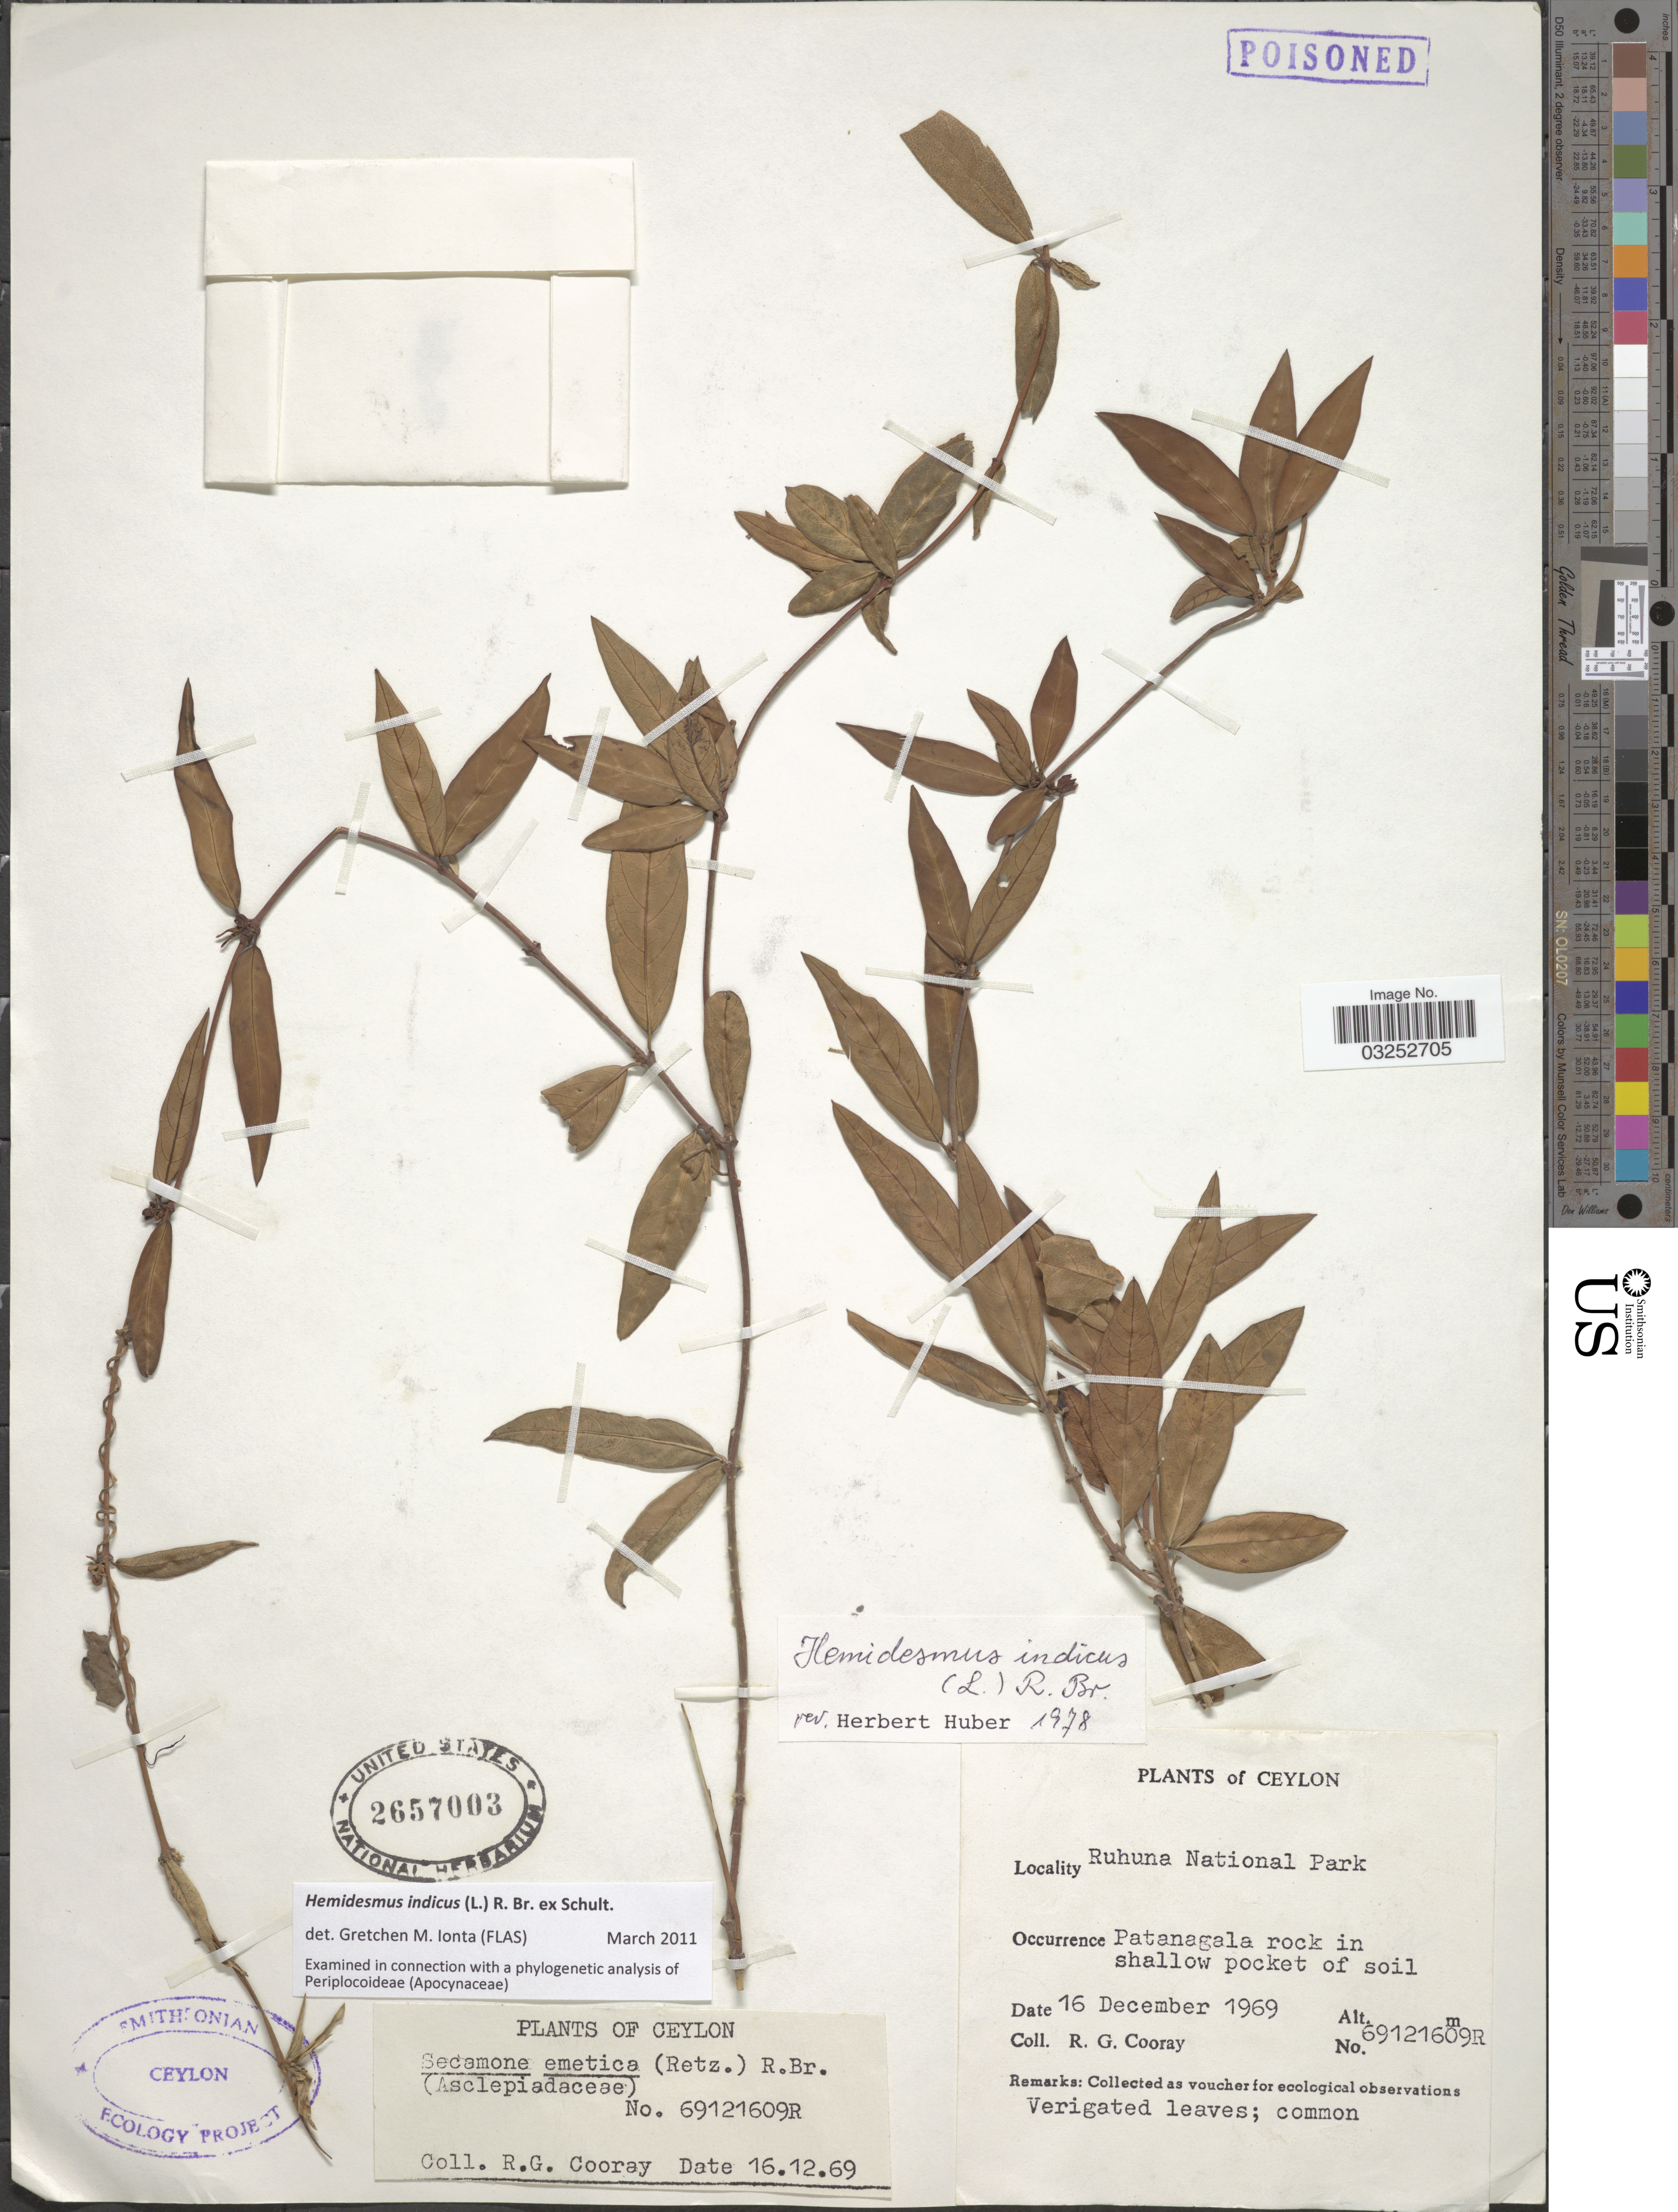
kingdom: Plantae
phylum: Tracheophyta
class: Magnoliopsida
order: Gentianales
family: Apocynaceae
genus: Hemidesmus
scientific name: Hemidesmus indicus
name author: (L.) R. Br. ex Schult.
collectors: R. Cooray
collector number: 69121609R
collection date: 1969-12-16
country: Sri Lanka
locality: Ceylon, Ruhuna National Park, Patanagala rock in shallow pocket of soil.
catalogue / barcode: US 2657003